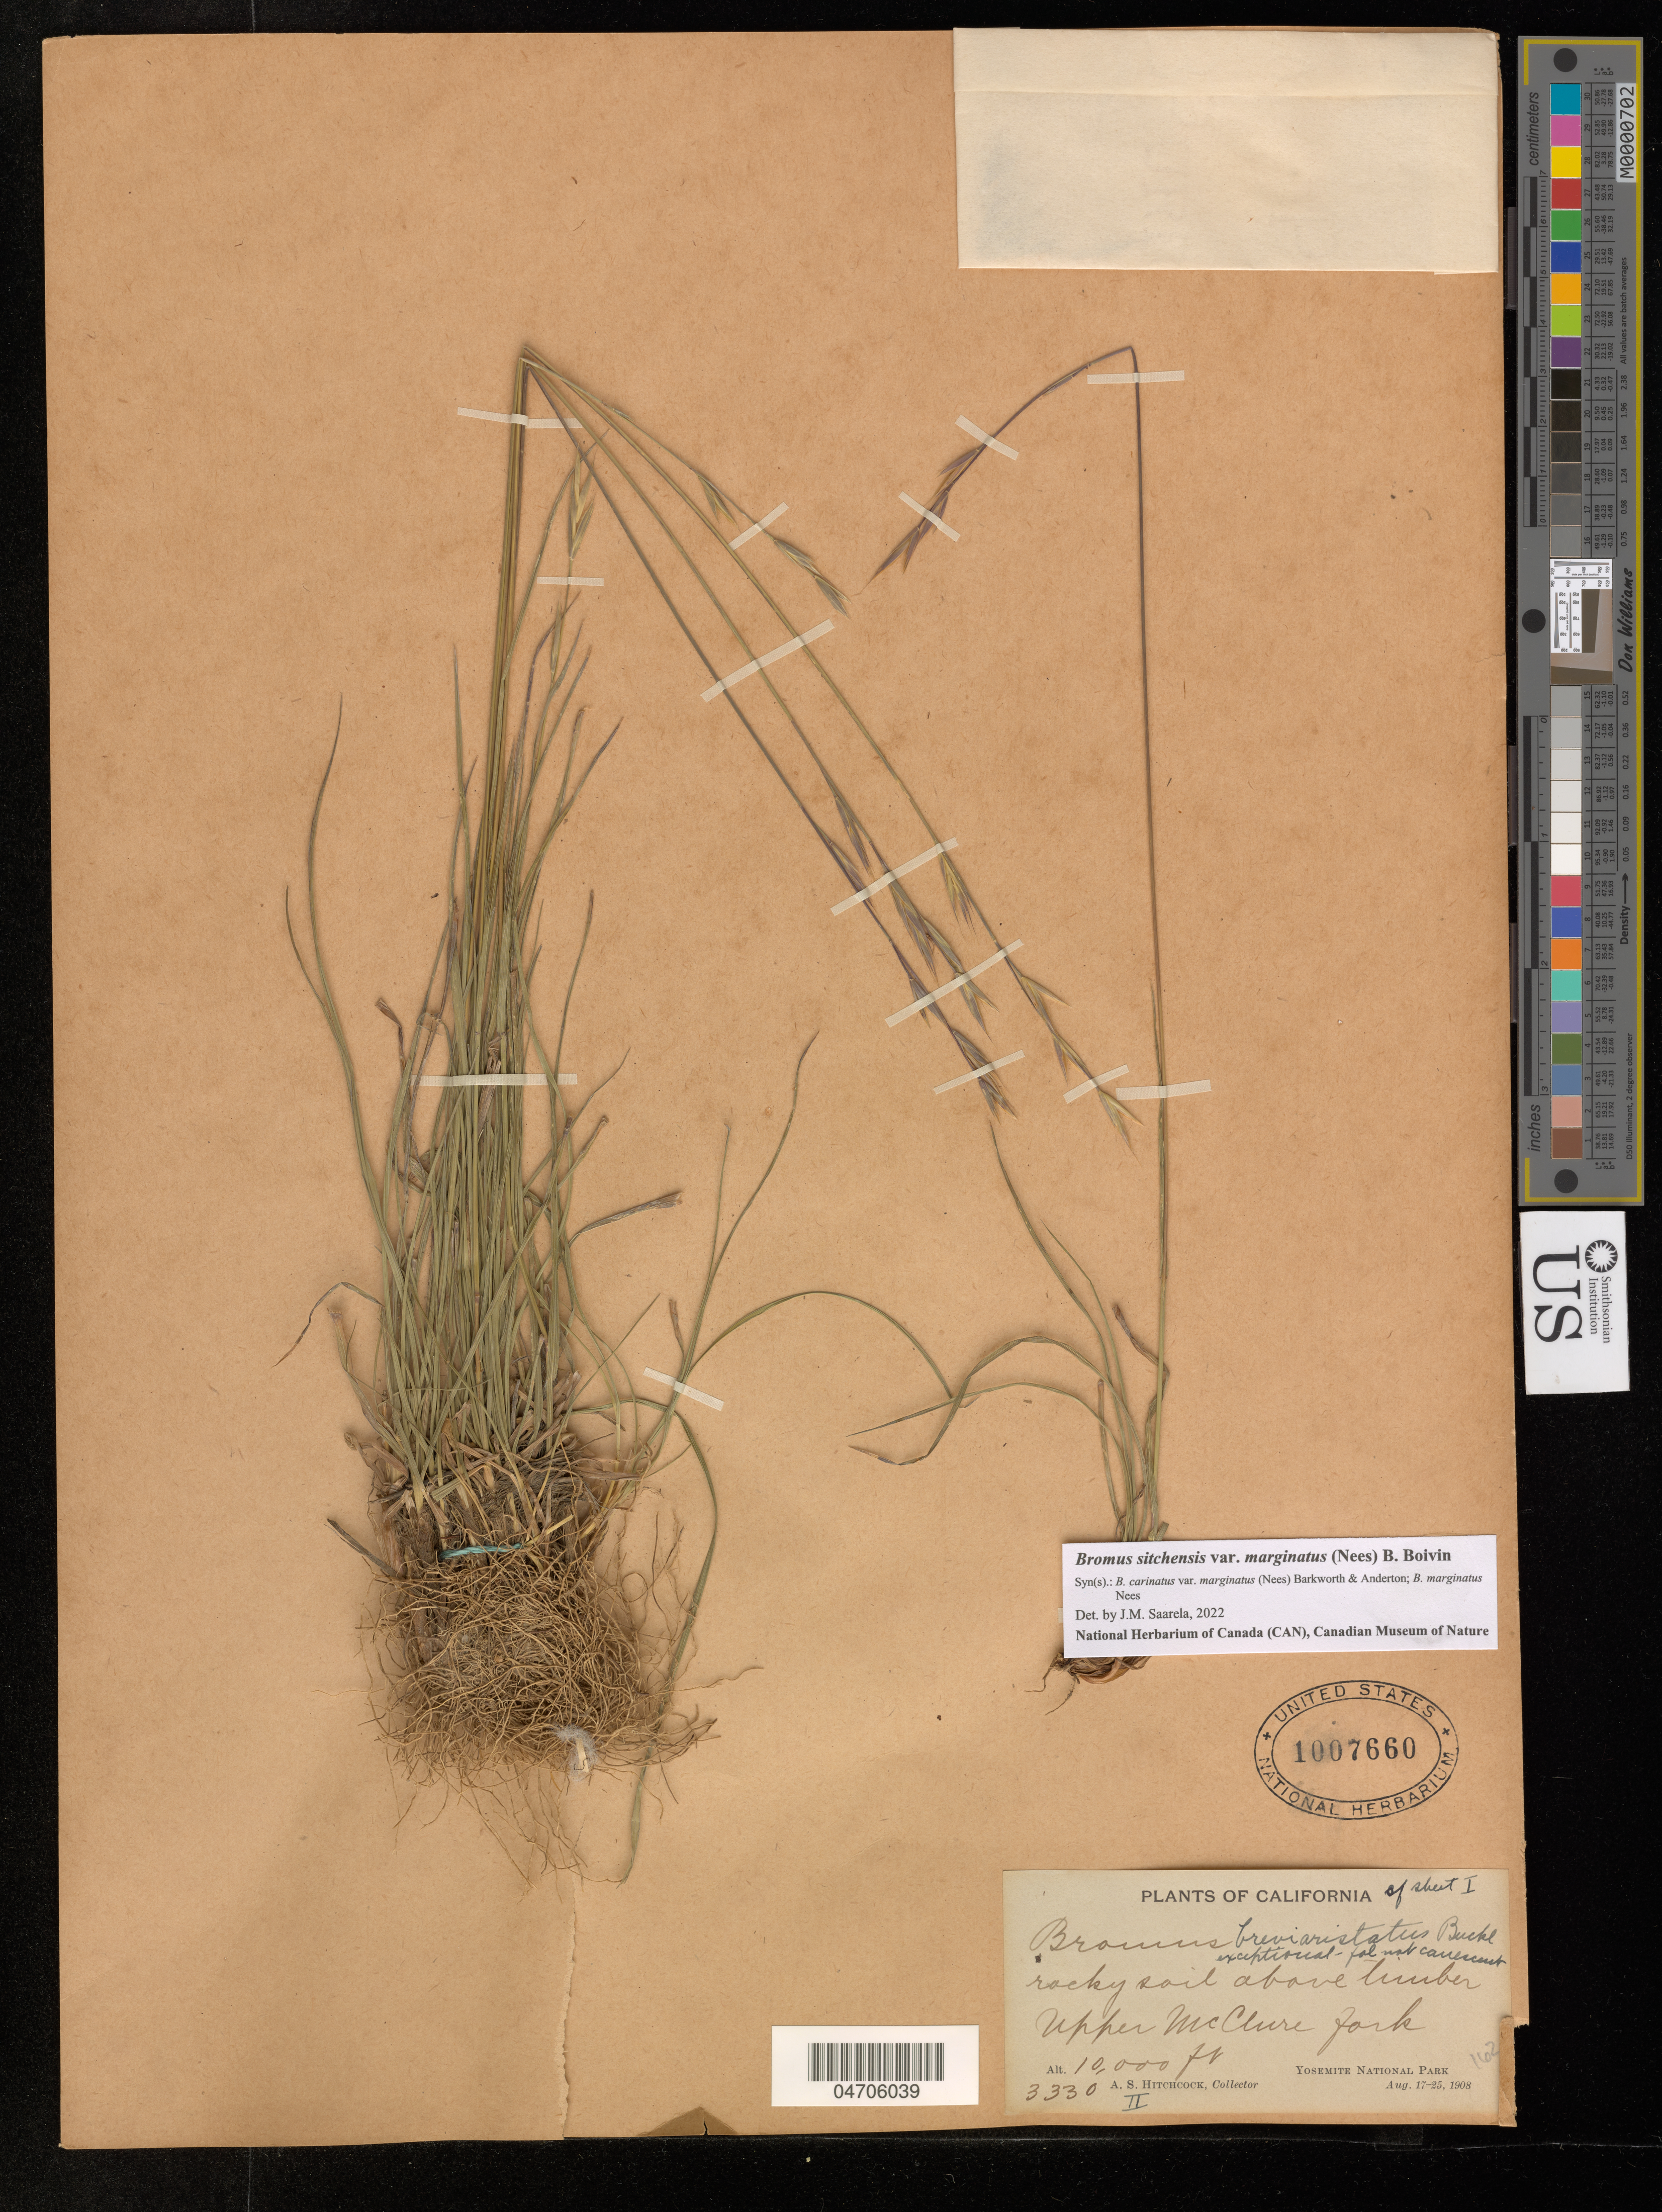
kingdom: Plantae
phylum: Tracheophyta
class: Liliopsida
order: Poales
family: Poaceae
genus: Bromus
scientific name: Bromus sitchensis var. polyanthus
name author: (Scribn. ex Shear) R.E. Brainerd & Otting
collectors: A. Hitchcock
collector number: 3330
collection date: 1908-08-17/1908-08-25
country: United States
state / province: California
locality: Upper McClure Fork. Yosemite National Park.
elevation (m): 3048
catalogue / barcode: US 1007660